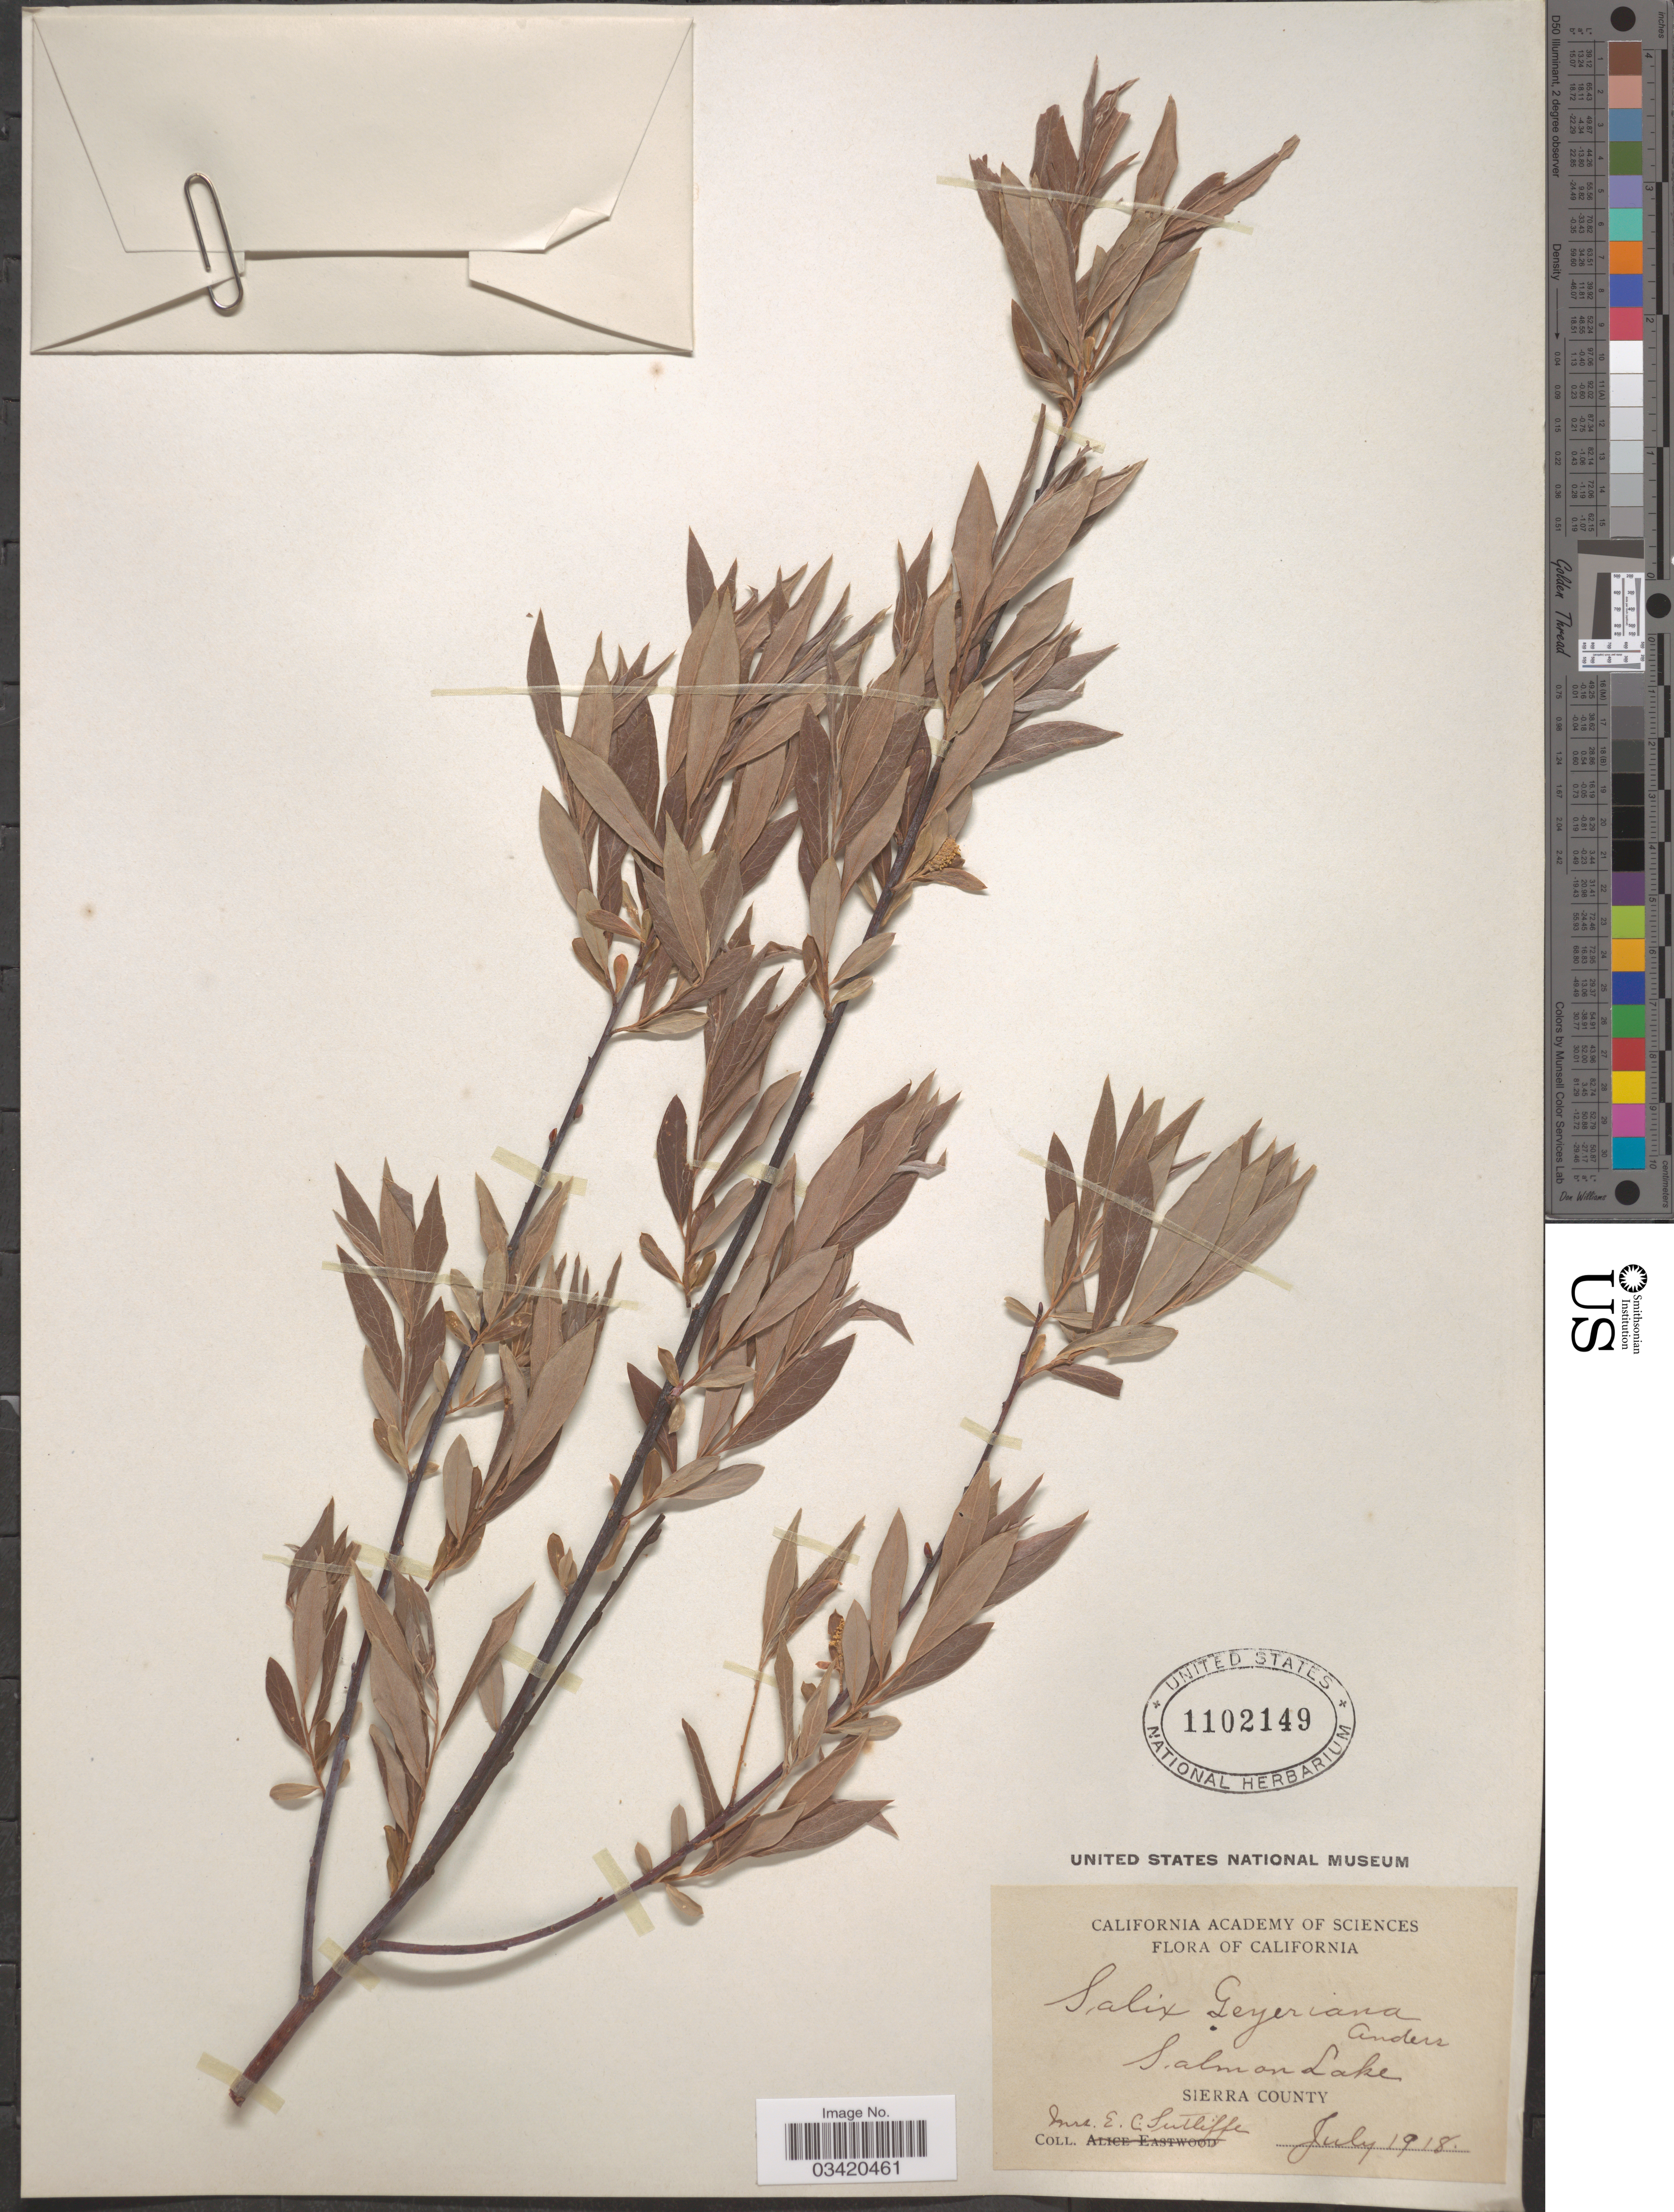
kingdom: Plantae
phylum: Tracheophyta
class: Magnoliopsida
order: Malpighiales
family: Salicaceae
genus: Salix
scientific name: Salix geyeriana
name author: Andersson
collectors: E. Sutliffe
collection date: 1918-07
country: United States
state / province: California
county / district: Sierra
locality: Salmon Lake. Sierra County.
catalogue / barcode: US 1102149